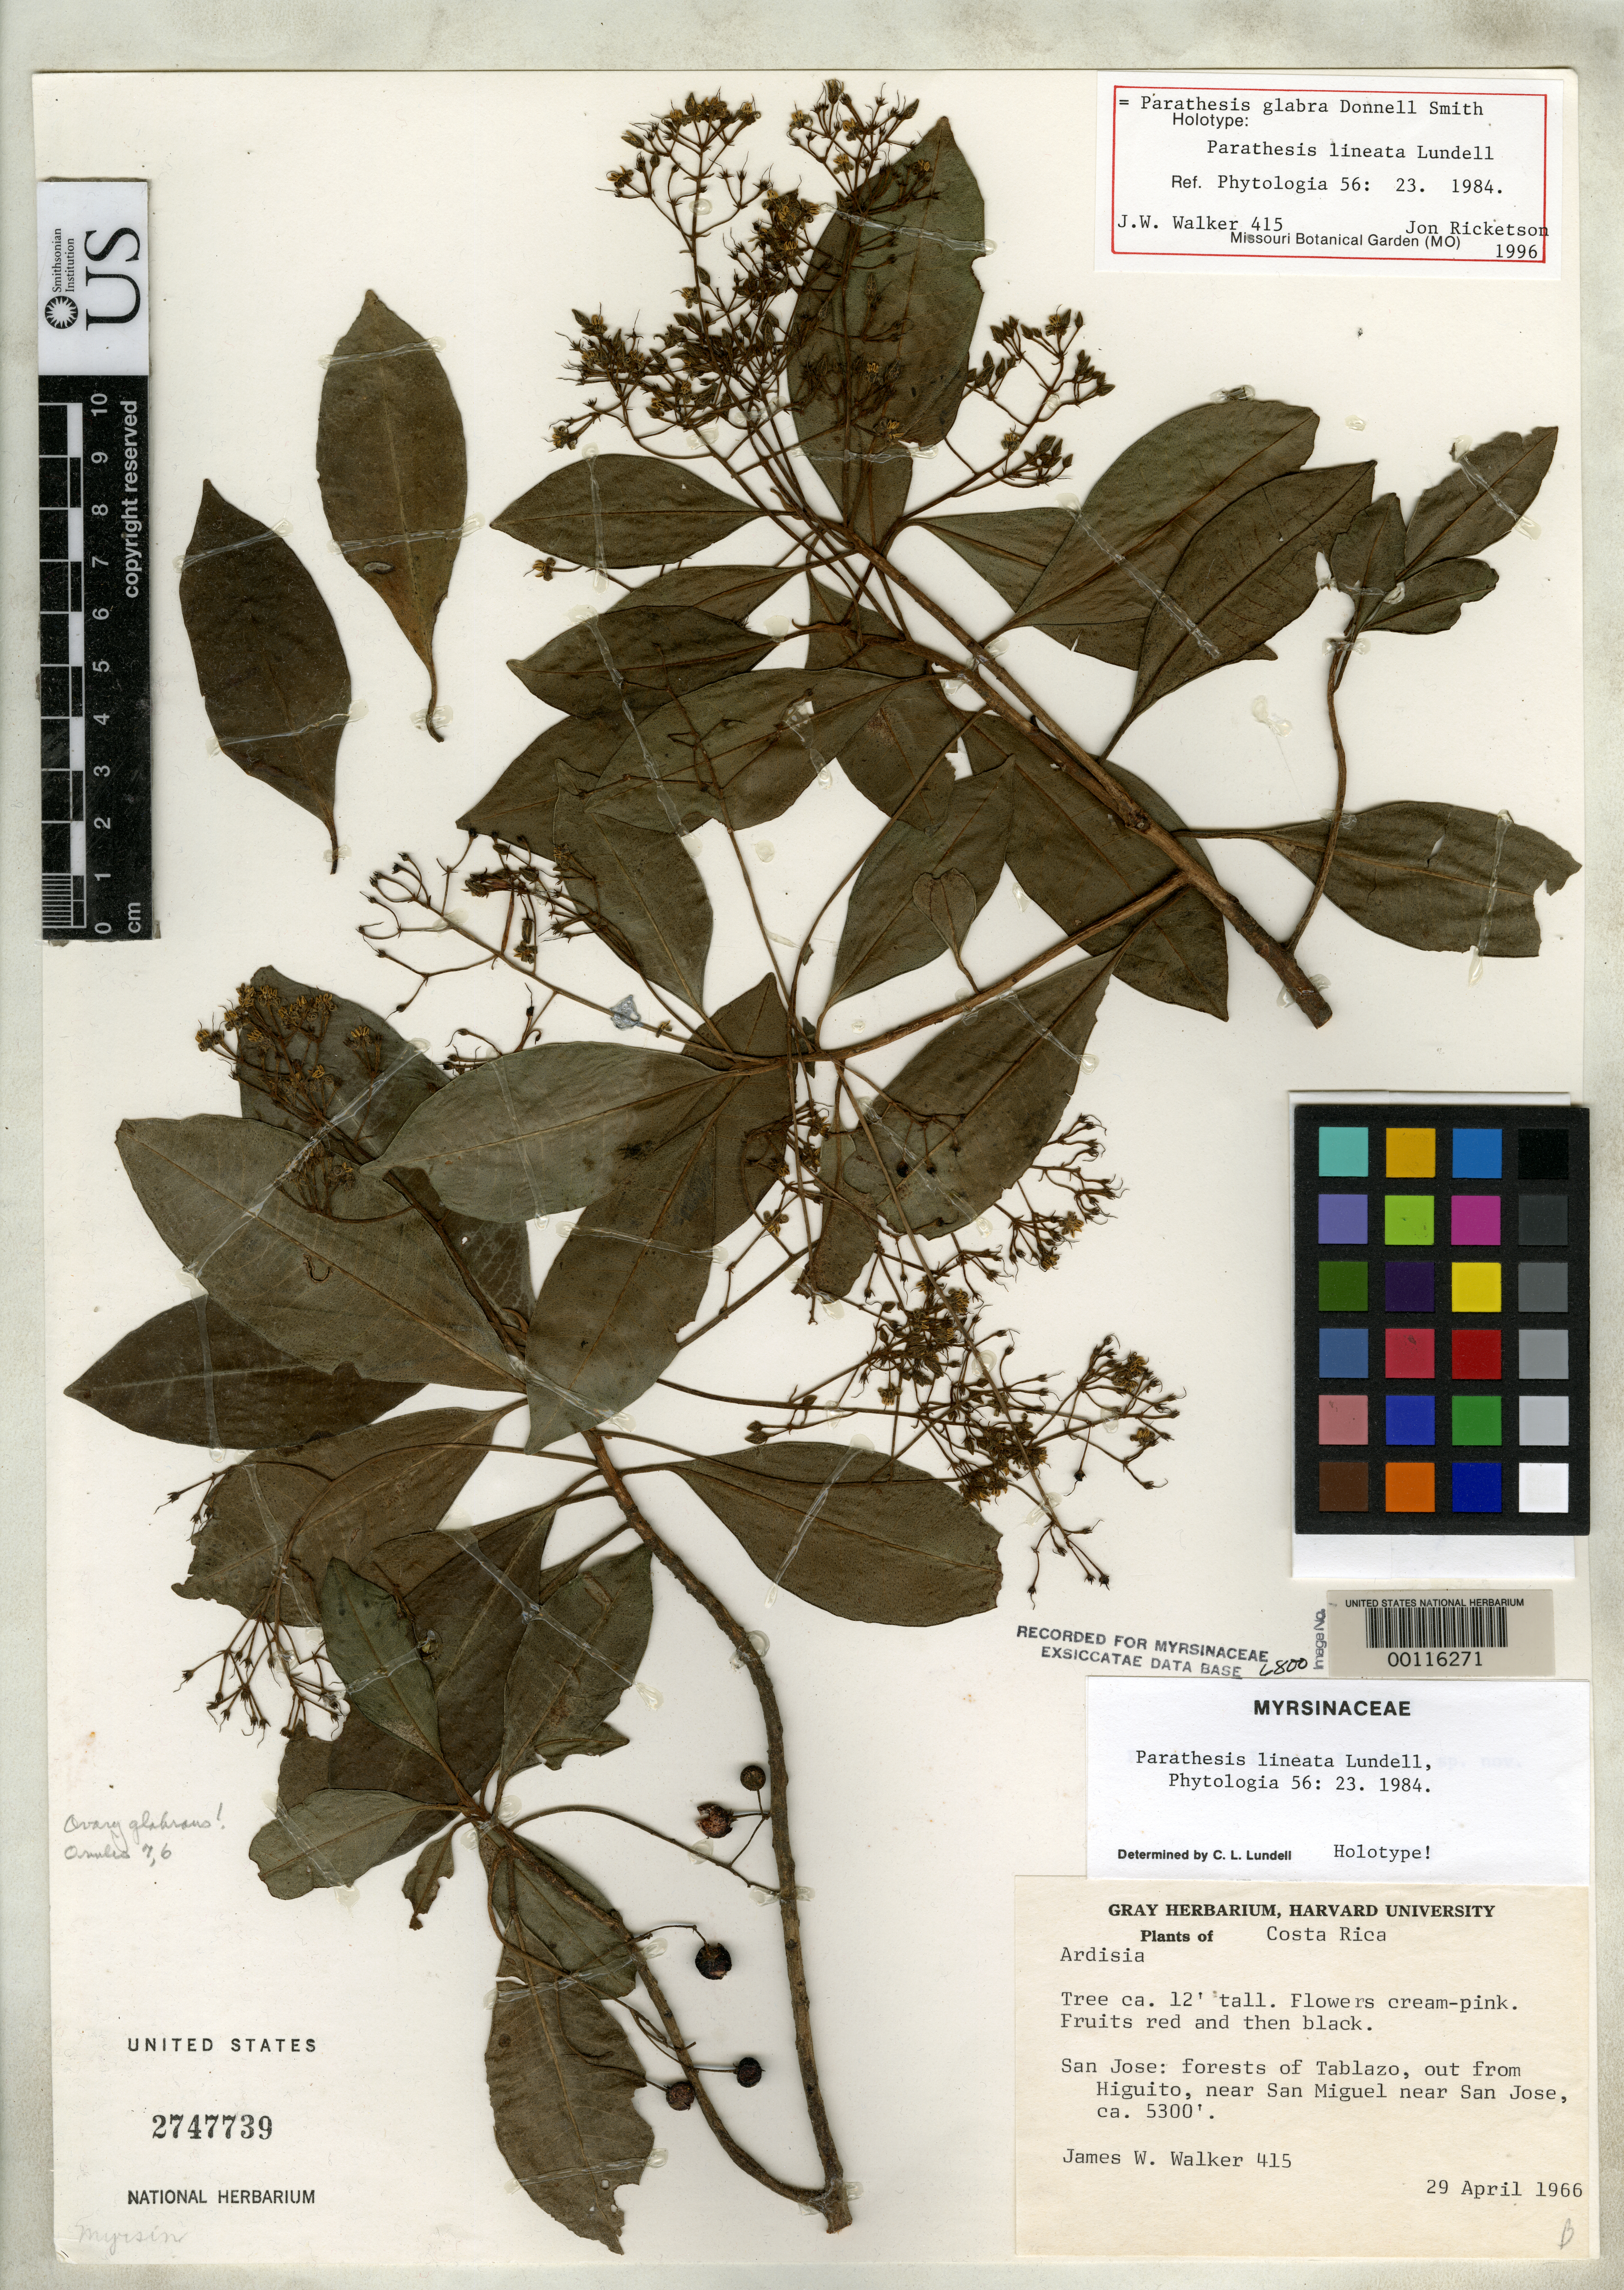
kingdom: Plantae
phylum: Tracheophyta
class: Magnoliopsida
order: Ericales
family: Primulaceae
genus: Parathesis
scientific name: Parathesis lineata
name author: Lundell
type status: Holotype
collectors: J. W. Walker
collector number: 415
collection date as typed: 29 Apr 1966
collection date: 1966-04-29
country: Costa Rica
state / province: San José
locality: Forests of Tablazo, out from Higuito, near San Miguel, near San Jose.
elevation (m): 1615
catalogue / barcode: US 2747739